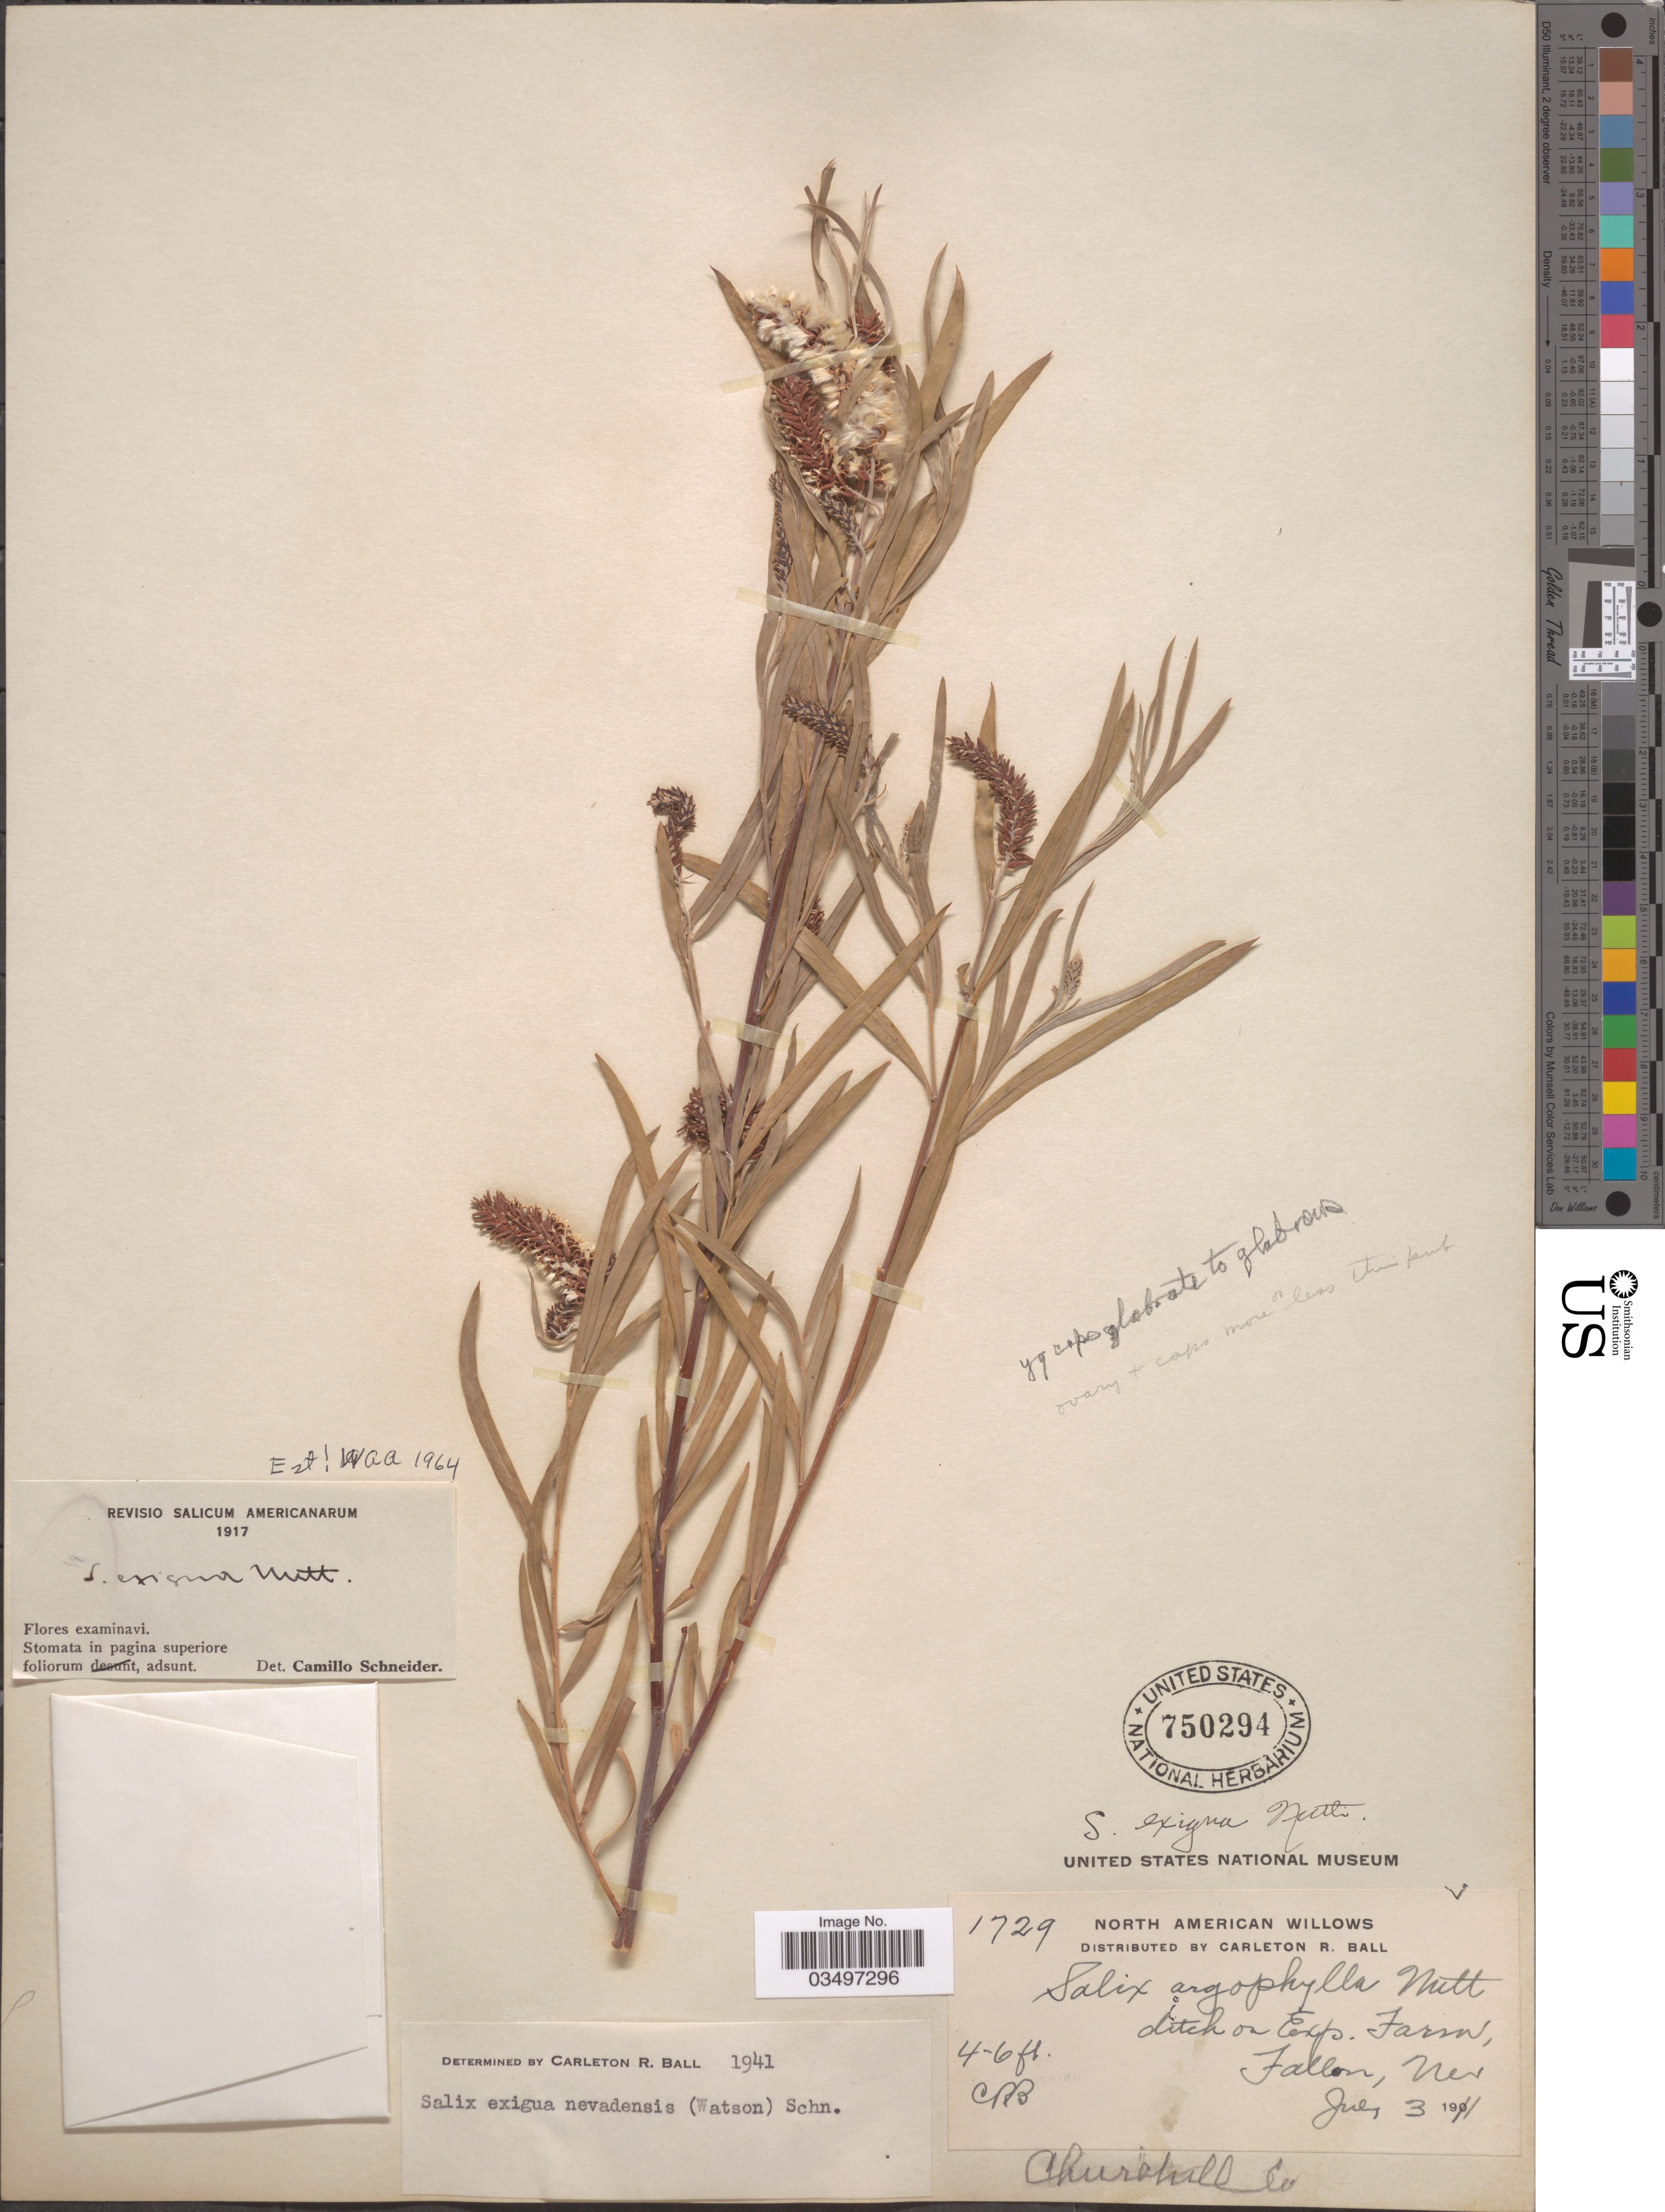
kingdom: Plantae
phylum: Tracheophyta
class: Magnoliopsida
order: Malpighiales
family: Salicaceae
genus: Salix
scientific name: Salix exigua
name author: Nutt.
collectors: C. R. Ball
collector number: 1729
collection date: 1911-07-03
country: United States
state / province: Nevada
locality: Ditch on Exp. Farm, Fallon. Churchill Co.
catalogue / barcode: US 750294